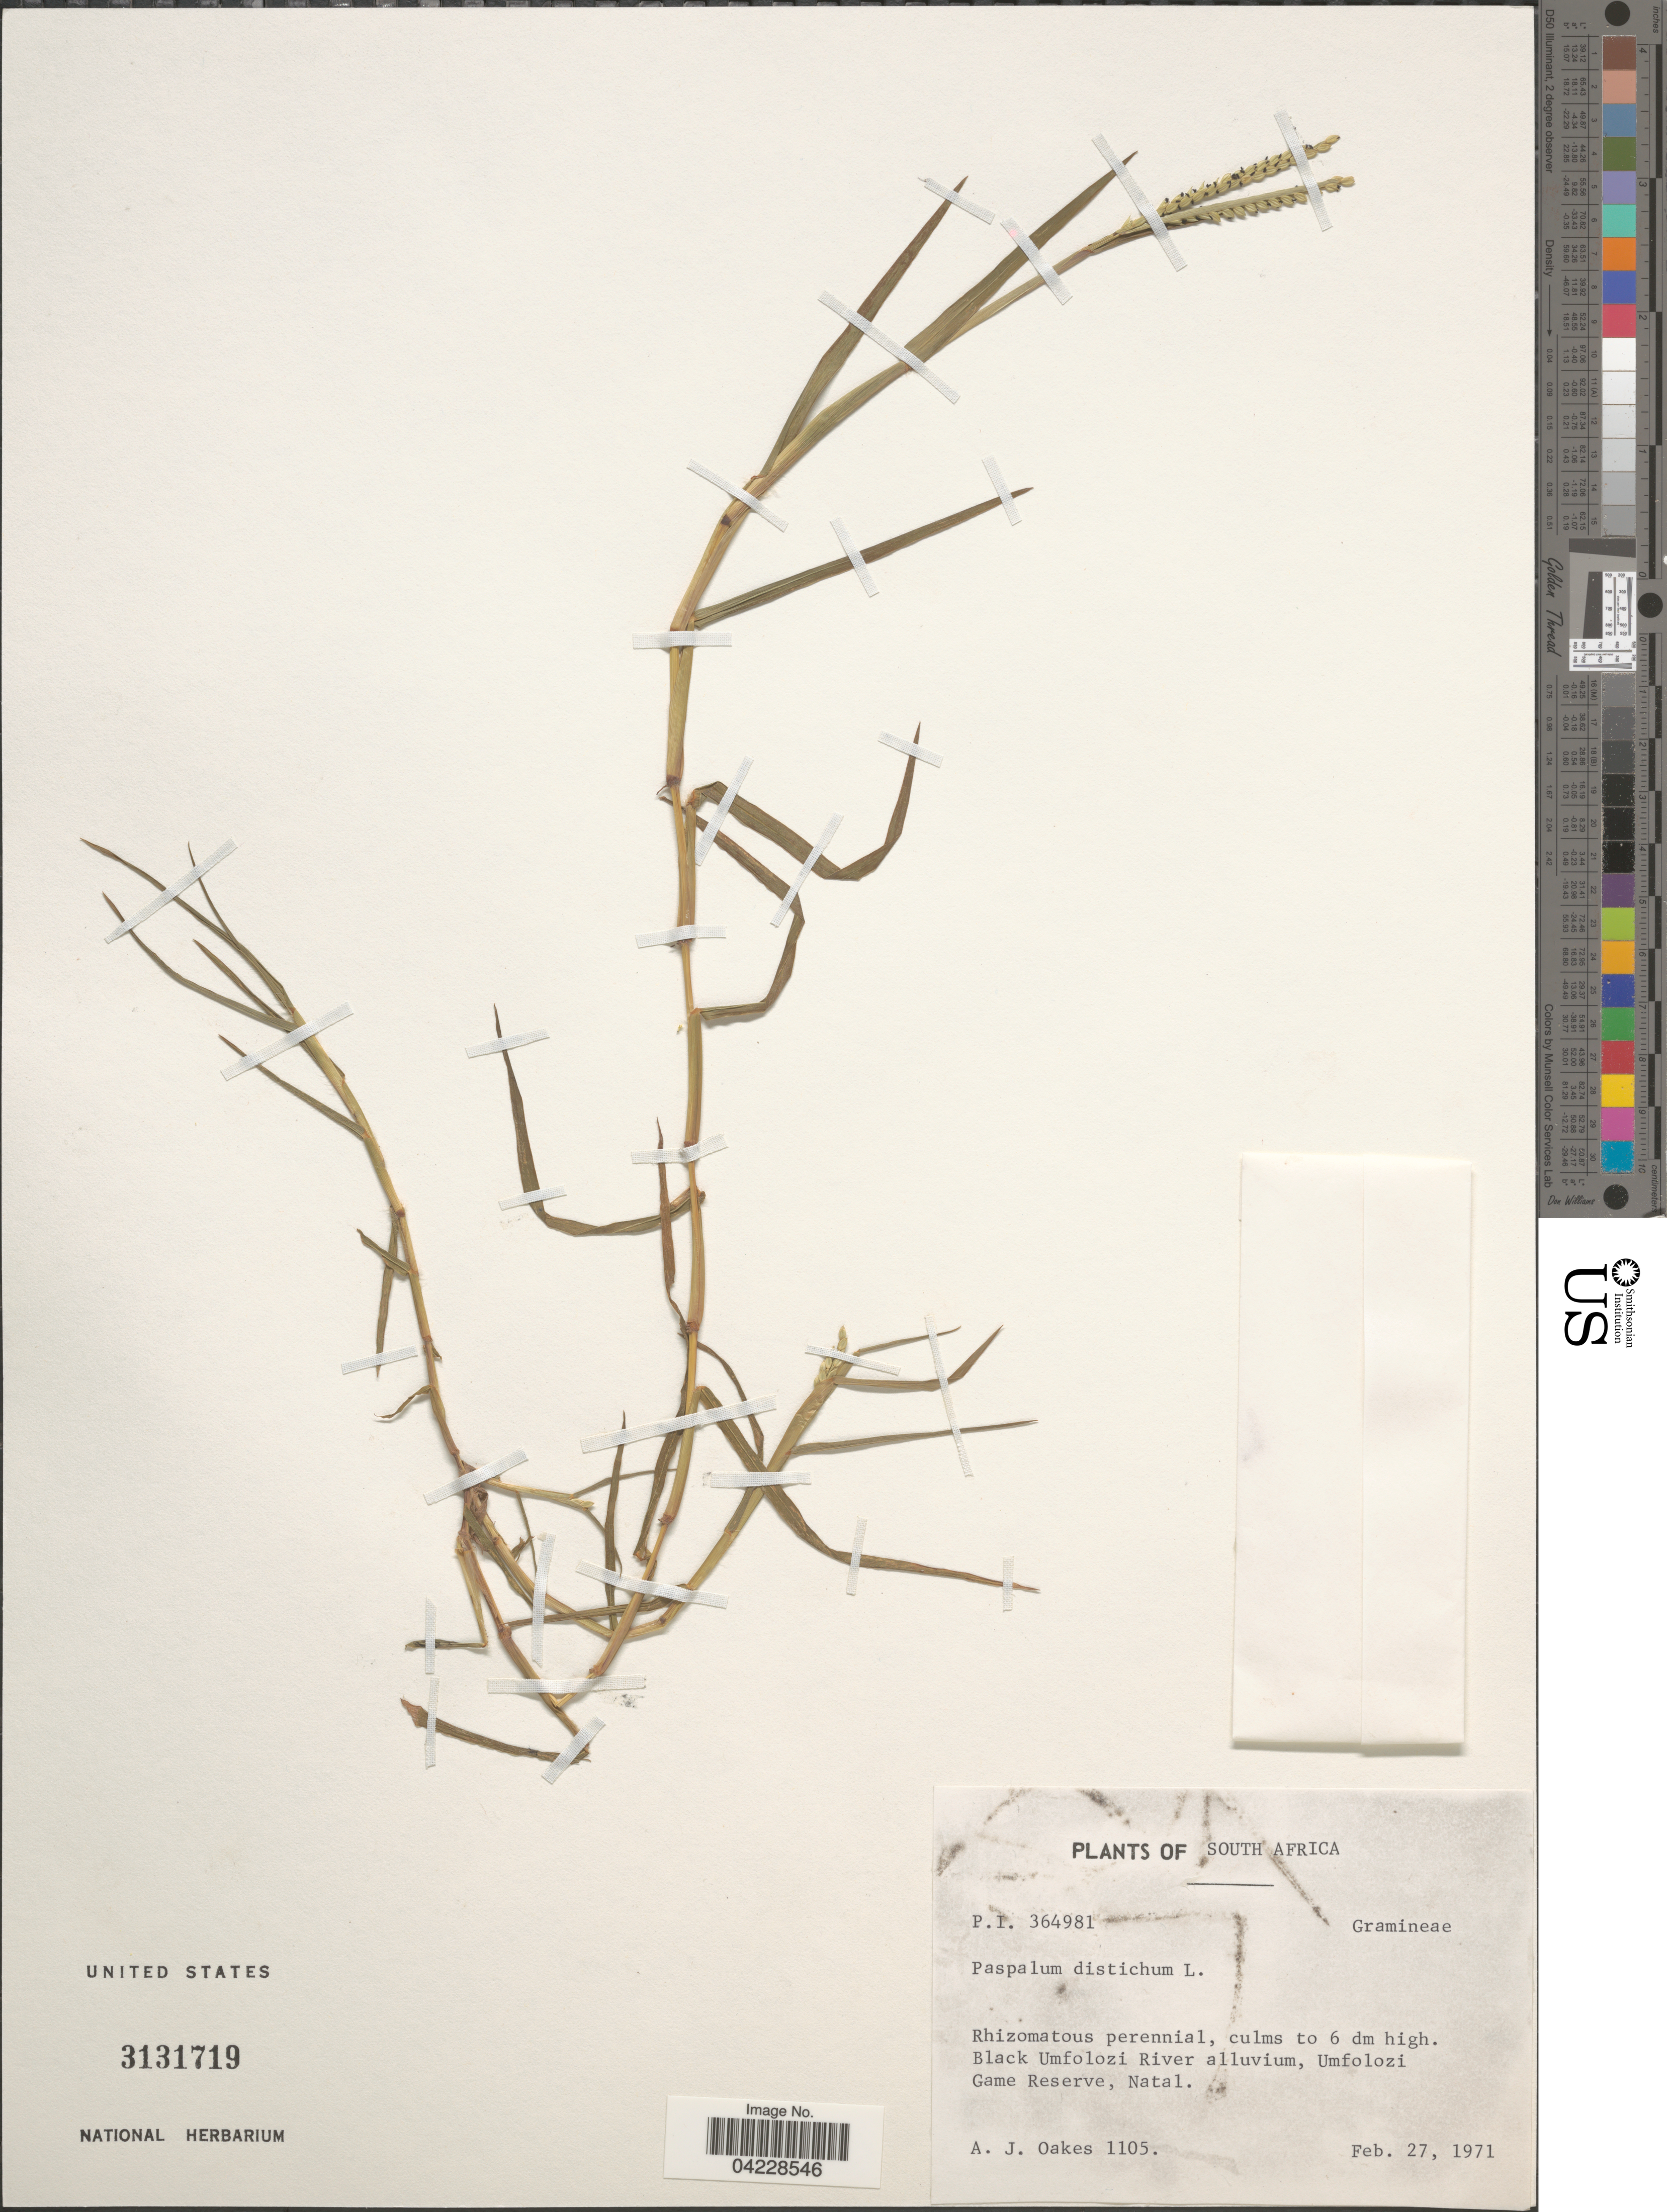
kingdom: Plantae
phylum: Tracheophyta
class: Liliopsida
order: Poales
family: Poaceae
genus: Paspalum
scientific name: Paspalum distichum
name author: L.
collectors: A. Oakes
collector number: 1105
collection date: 1971-02-27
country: South Africa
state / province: KwaZulu-Natal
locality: Black Umfolozi River alluvium, Umfolozi Game Reserve, Natal.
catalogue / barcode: US 3131719